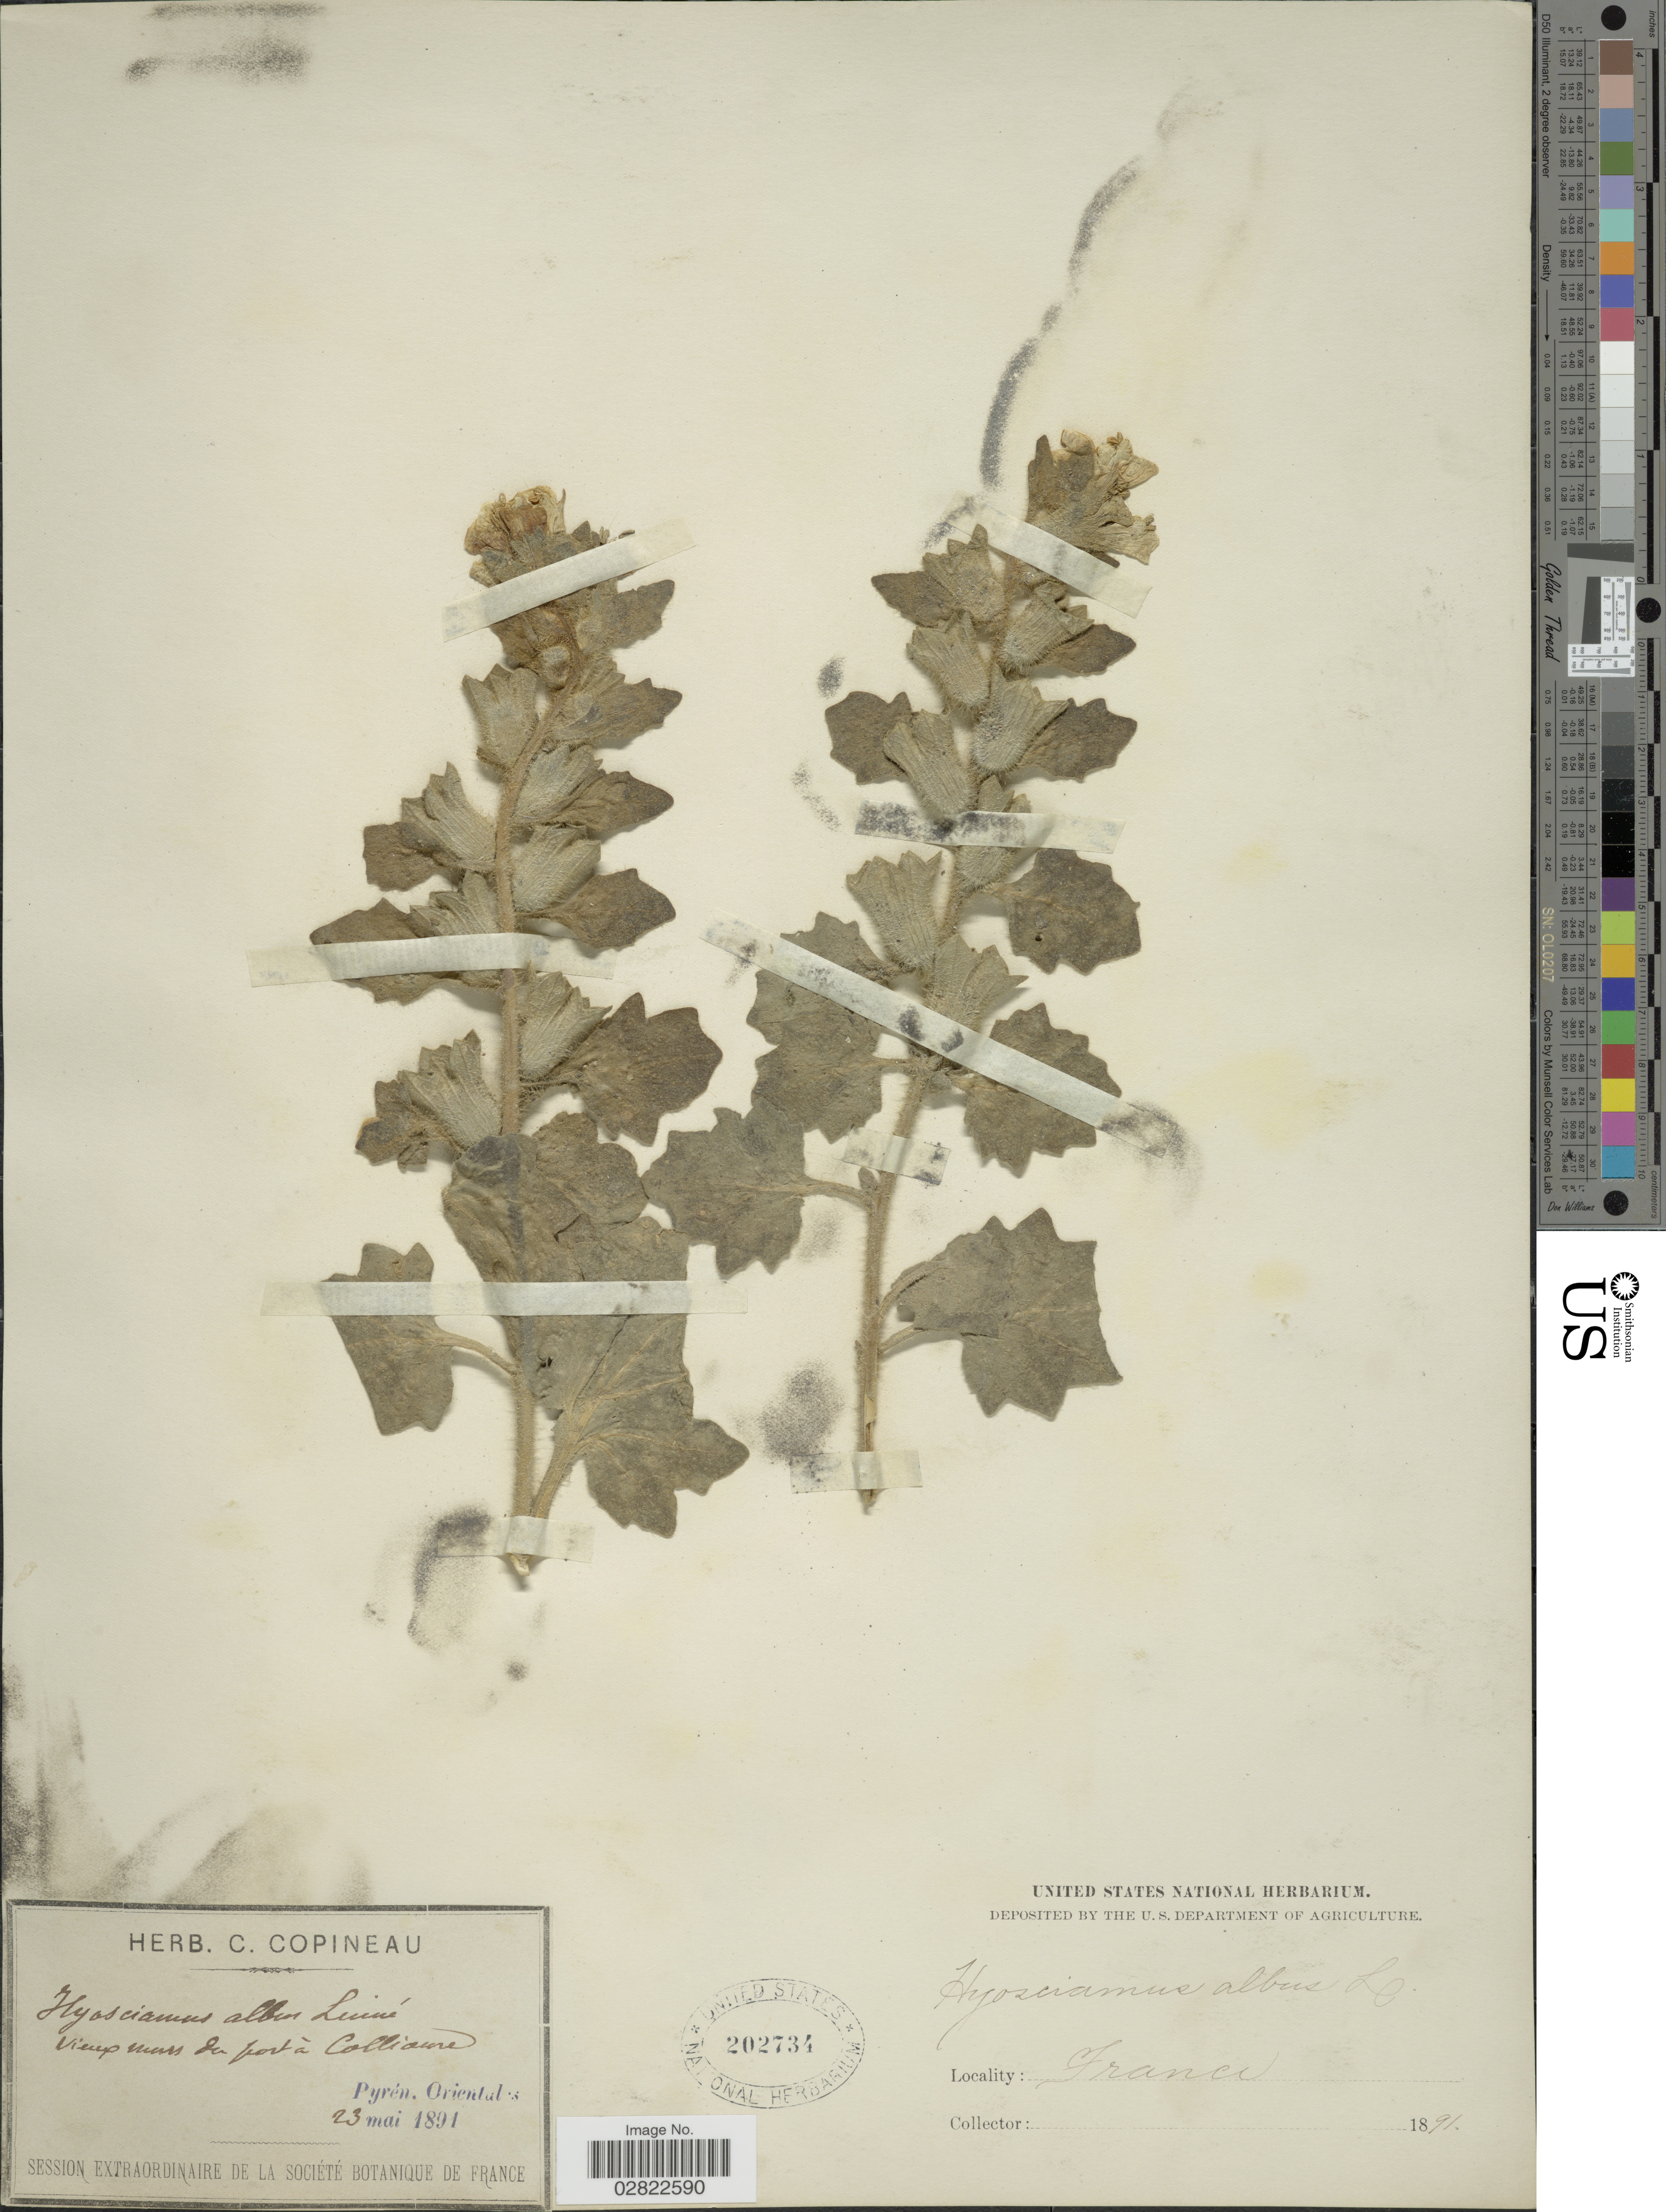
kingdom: Plantae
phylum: Tracheophyta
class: Magnoliopsida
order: Solanales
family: Solanaceae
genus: Hyoscyamus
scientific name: Hyoscyamus albus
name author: L.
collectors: ex herb. C. Copineau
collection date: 1891-05-23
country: France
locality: Pyrén. Orientalis.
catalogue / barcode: US 202734